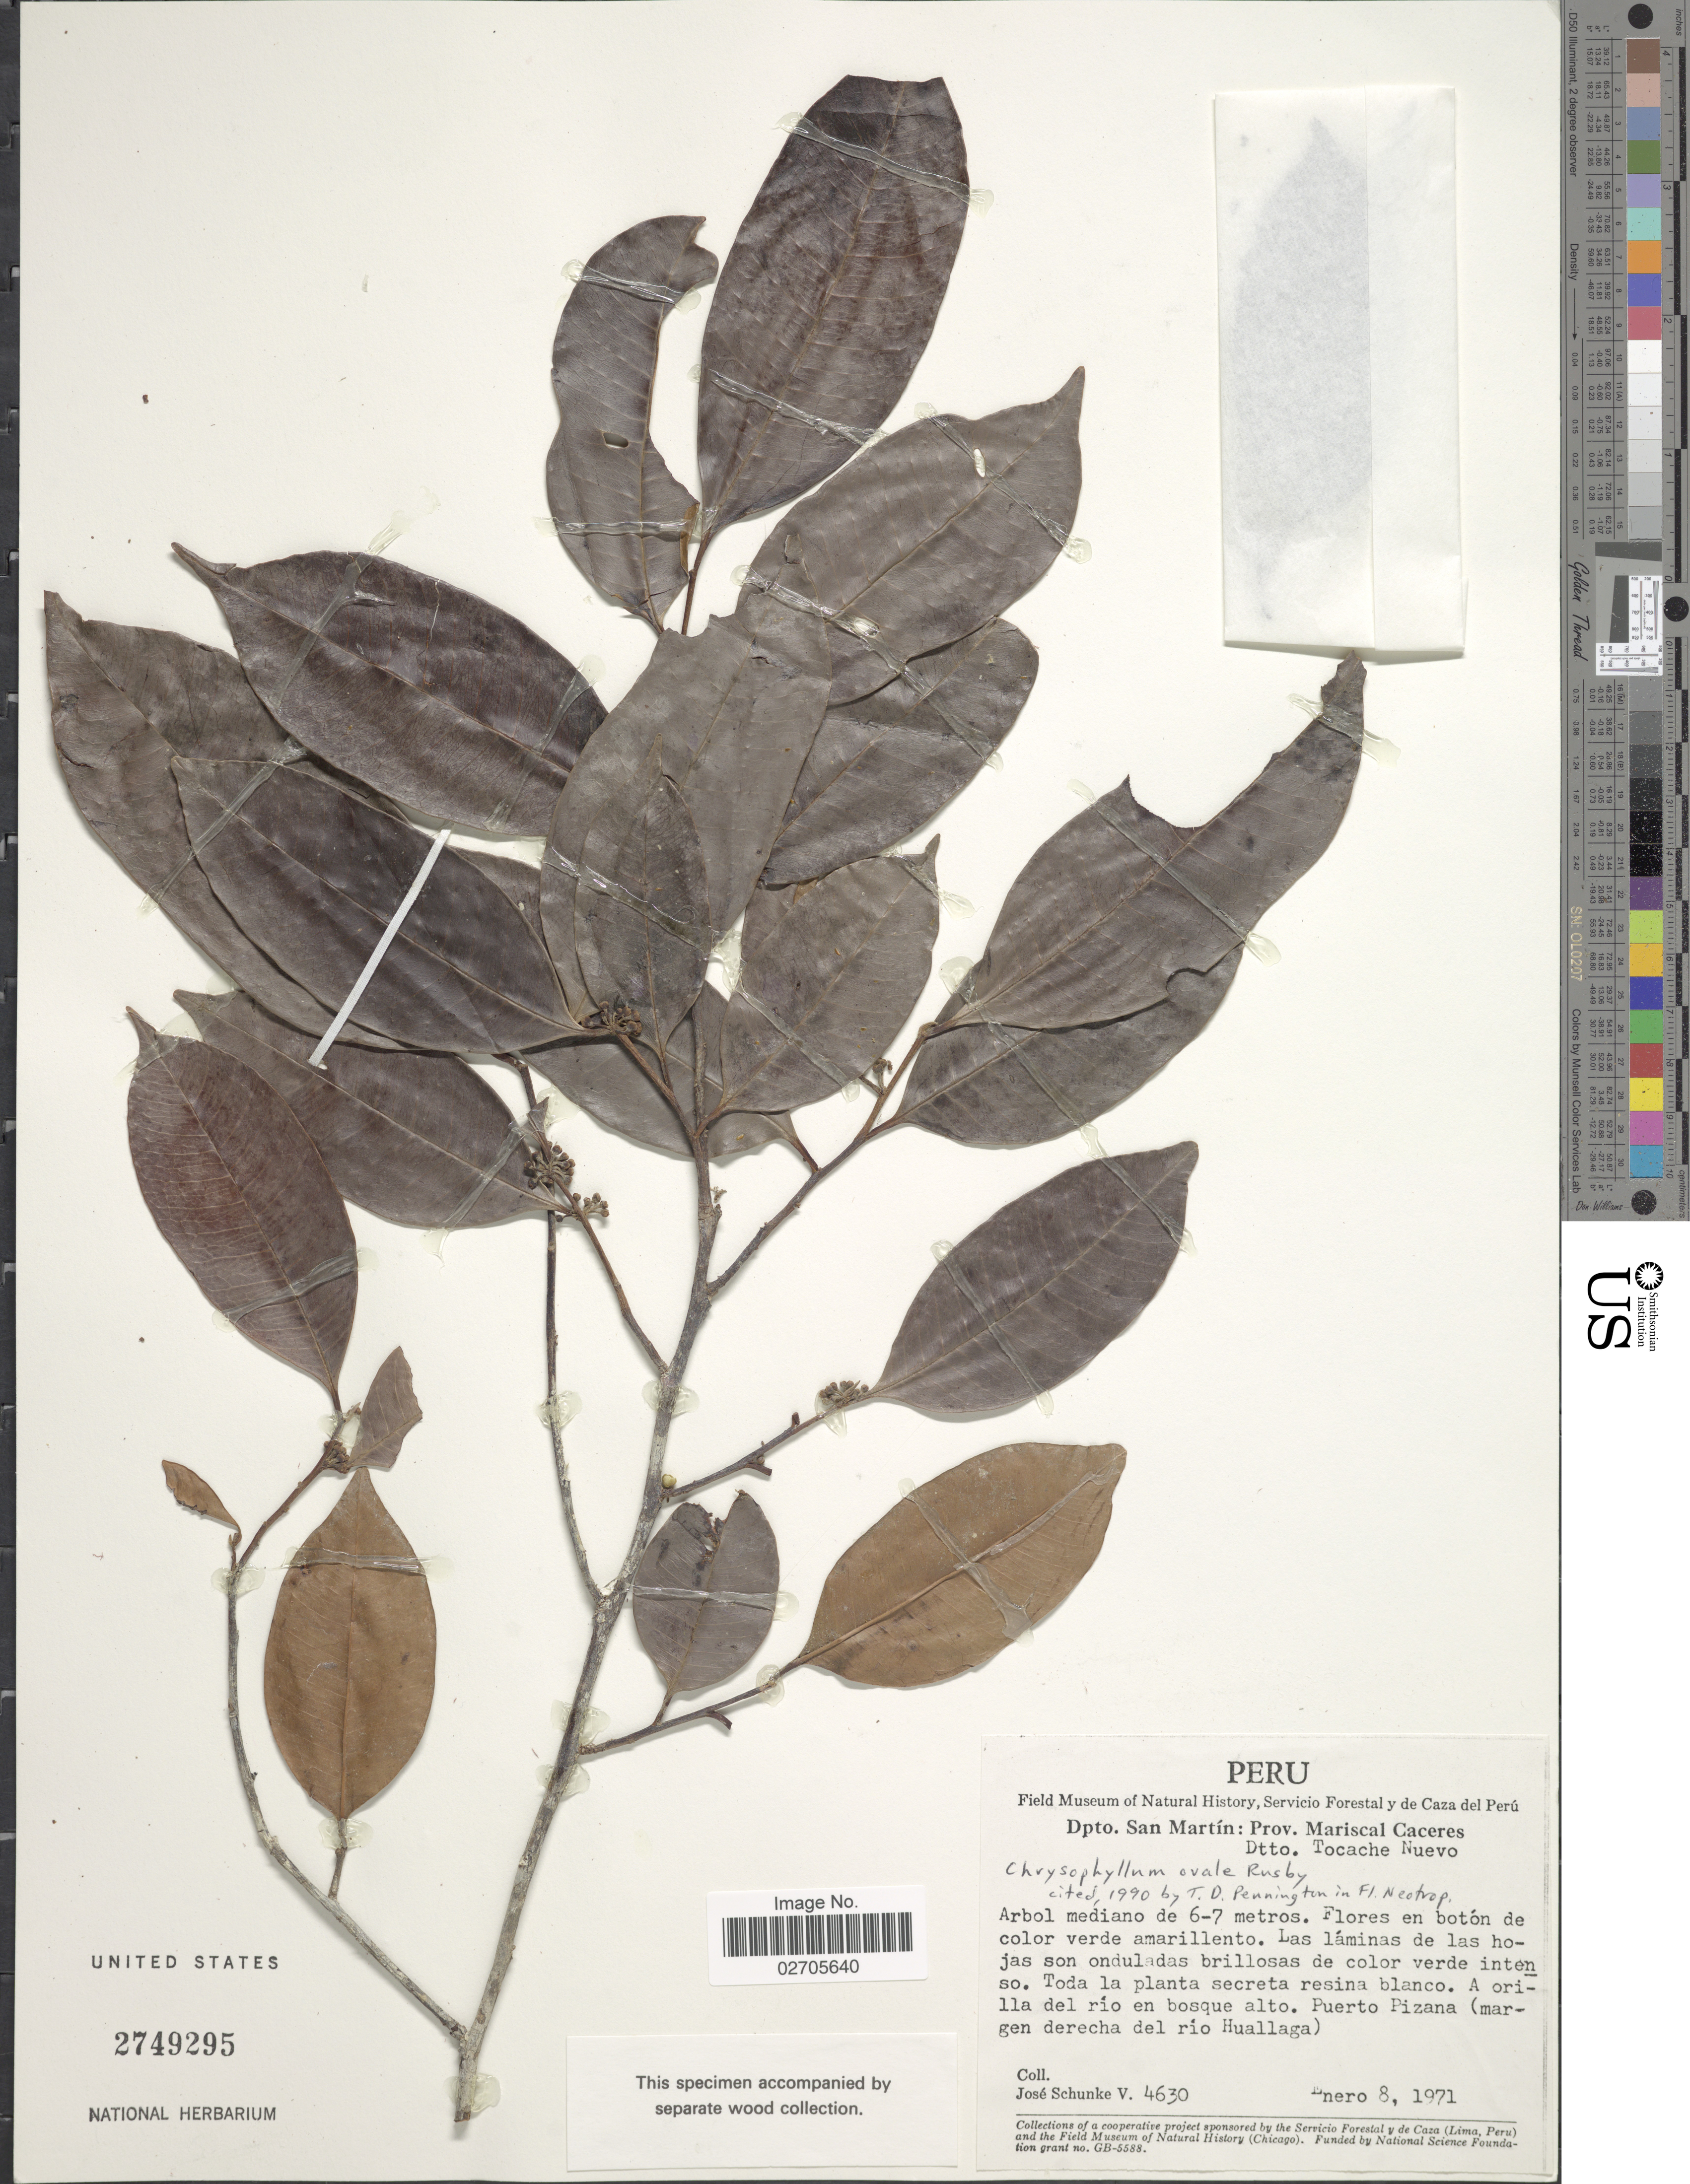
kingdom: Plantae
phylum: Tracheophyta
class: Magnoliopsida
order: Ericales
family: Sapotaceae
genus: Chrysophyllum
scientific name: Chrysophyllum ovale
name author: Rusby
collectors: J. Schunke Vigo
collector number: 4630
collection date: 1971-01-08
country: Peru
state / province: San Martín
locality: Dpto San Martín: Prov. Mariscal Caceres, Dtto Tocache Nuevo. A orilla del río en bosque alto. Puerto Pizana (margen derecha del río Huallaga)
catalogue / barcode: US 2749295